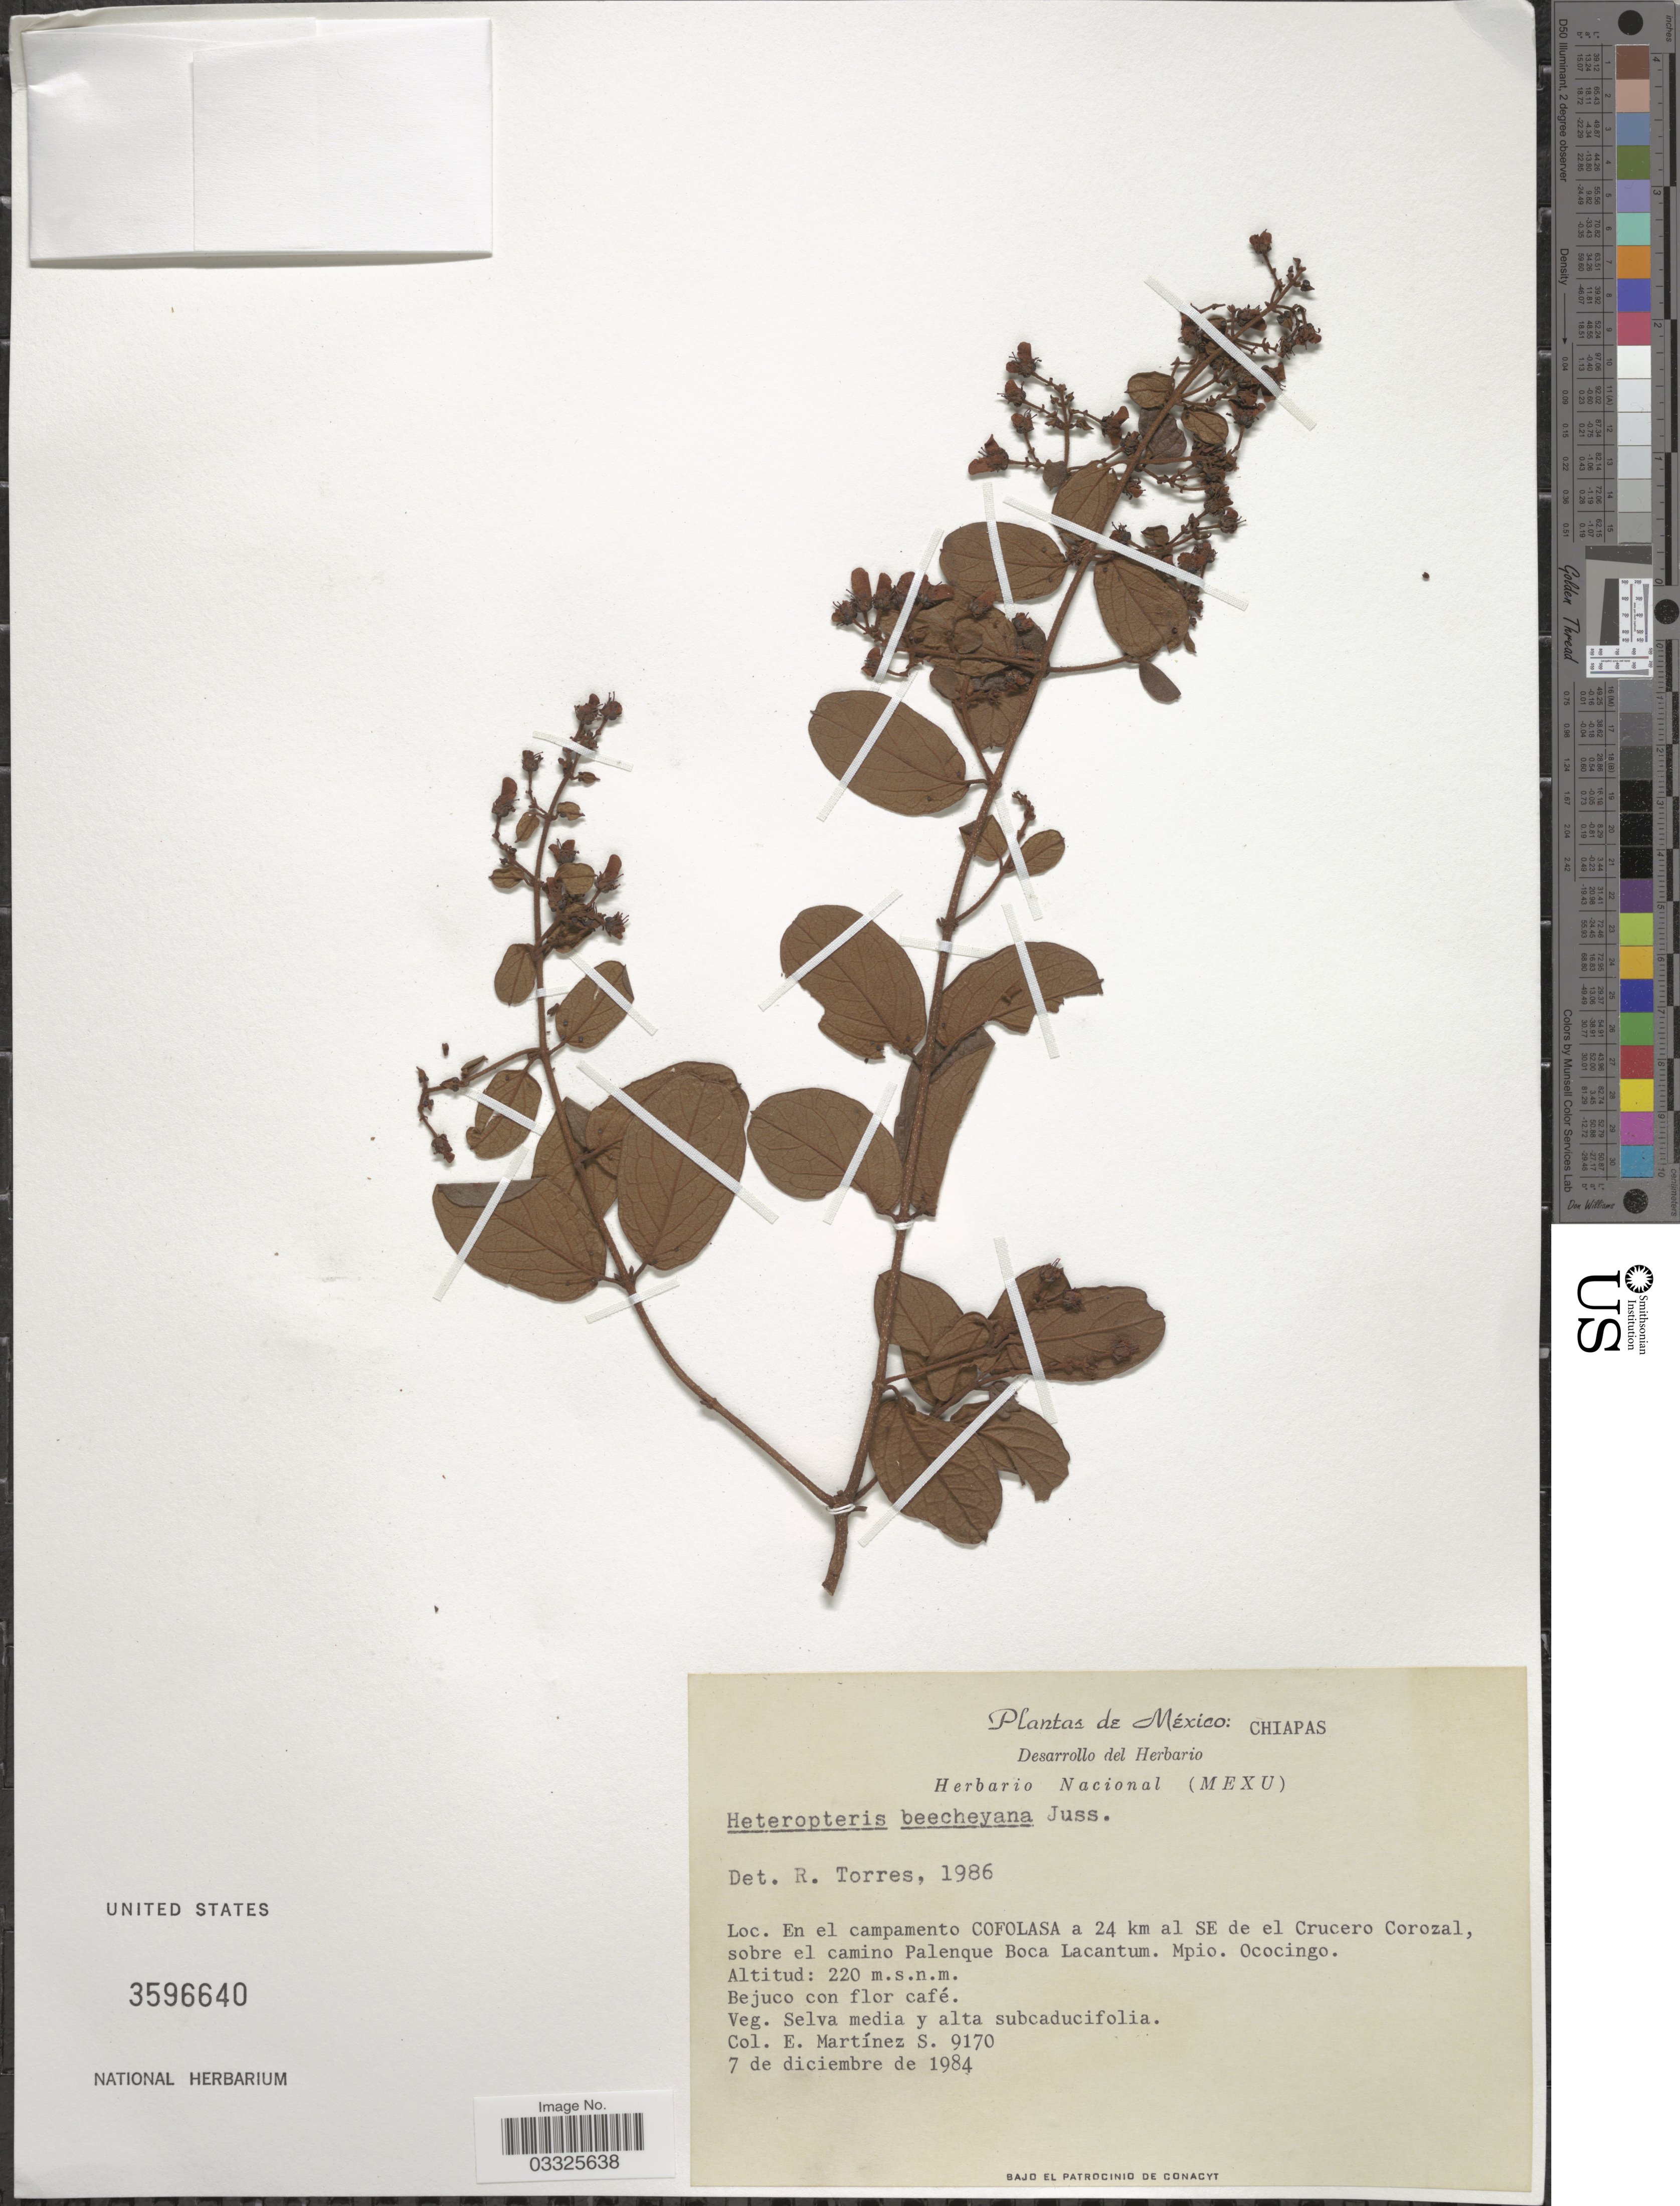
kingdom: Plantae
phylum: Tracheophyta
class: Magnoliopsida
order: Malpighiales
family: Malpighiaceae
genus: Heteropterys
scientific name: Heteropterys brachiata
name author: (L.) DC.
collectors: E. M. Martínez S.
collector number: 9170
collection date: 1984-12-07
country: Mexico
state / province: Chiapas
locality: En el campamento COFOLASA a 24 km al SE de el Crucero Corozal, sobre el camino Palenque Boca Lacantum. Mpio. Ococingo.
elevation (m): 220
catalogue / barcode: US 3596640